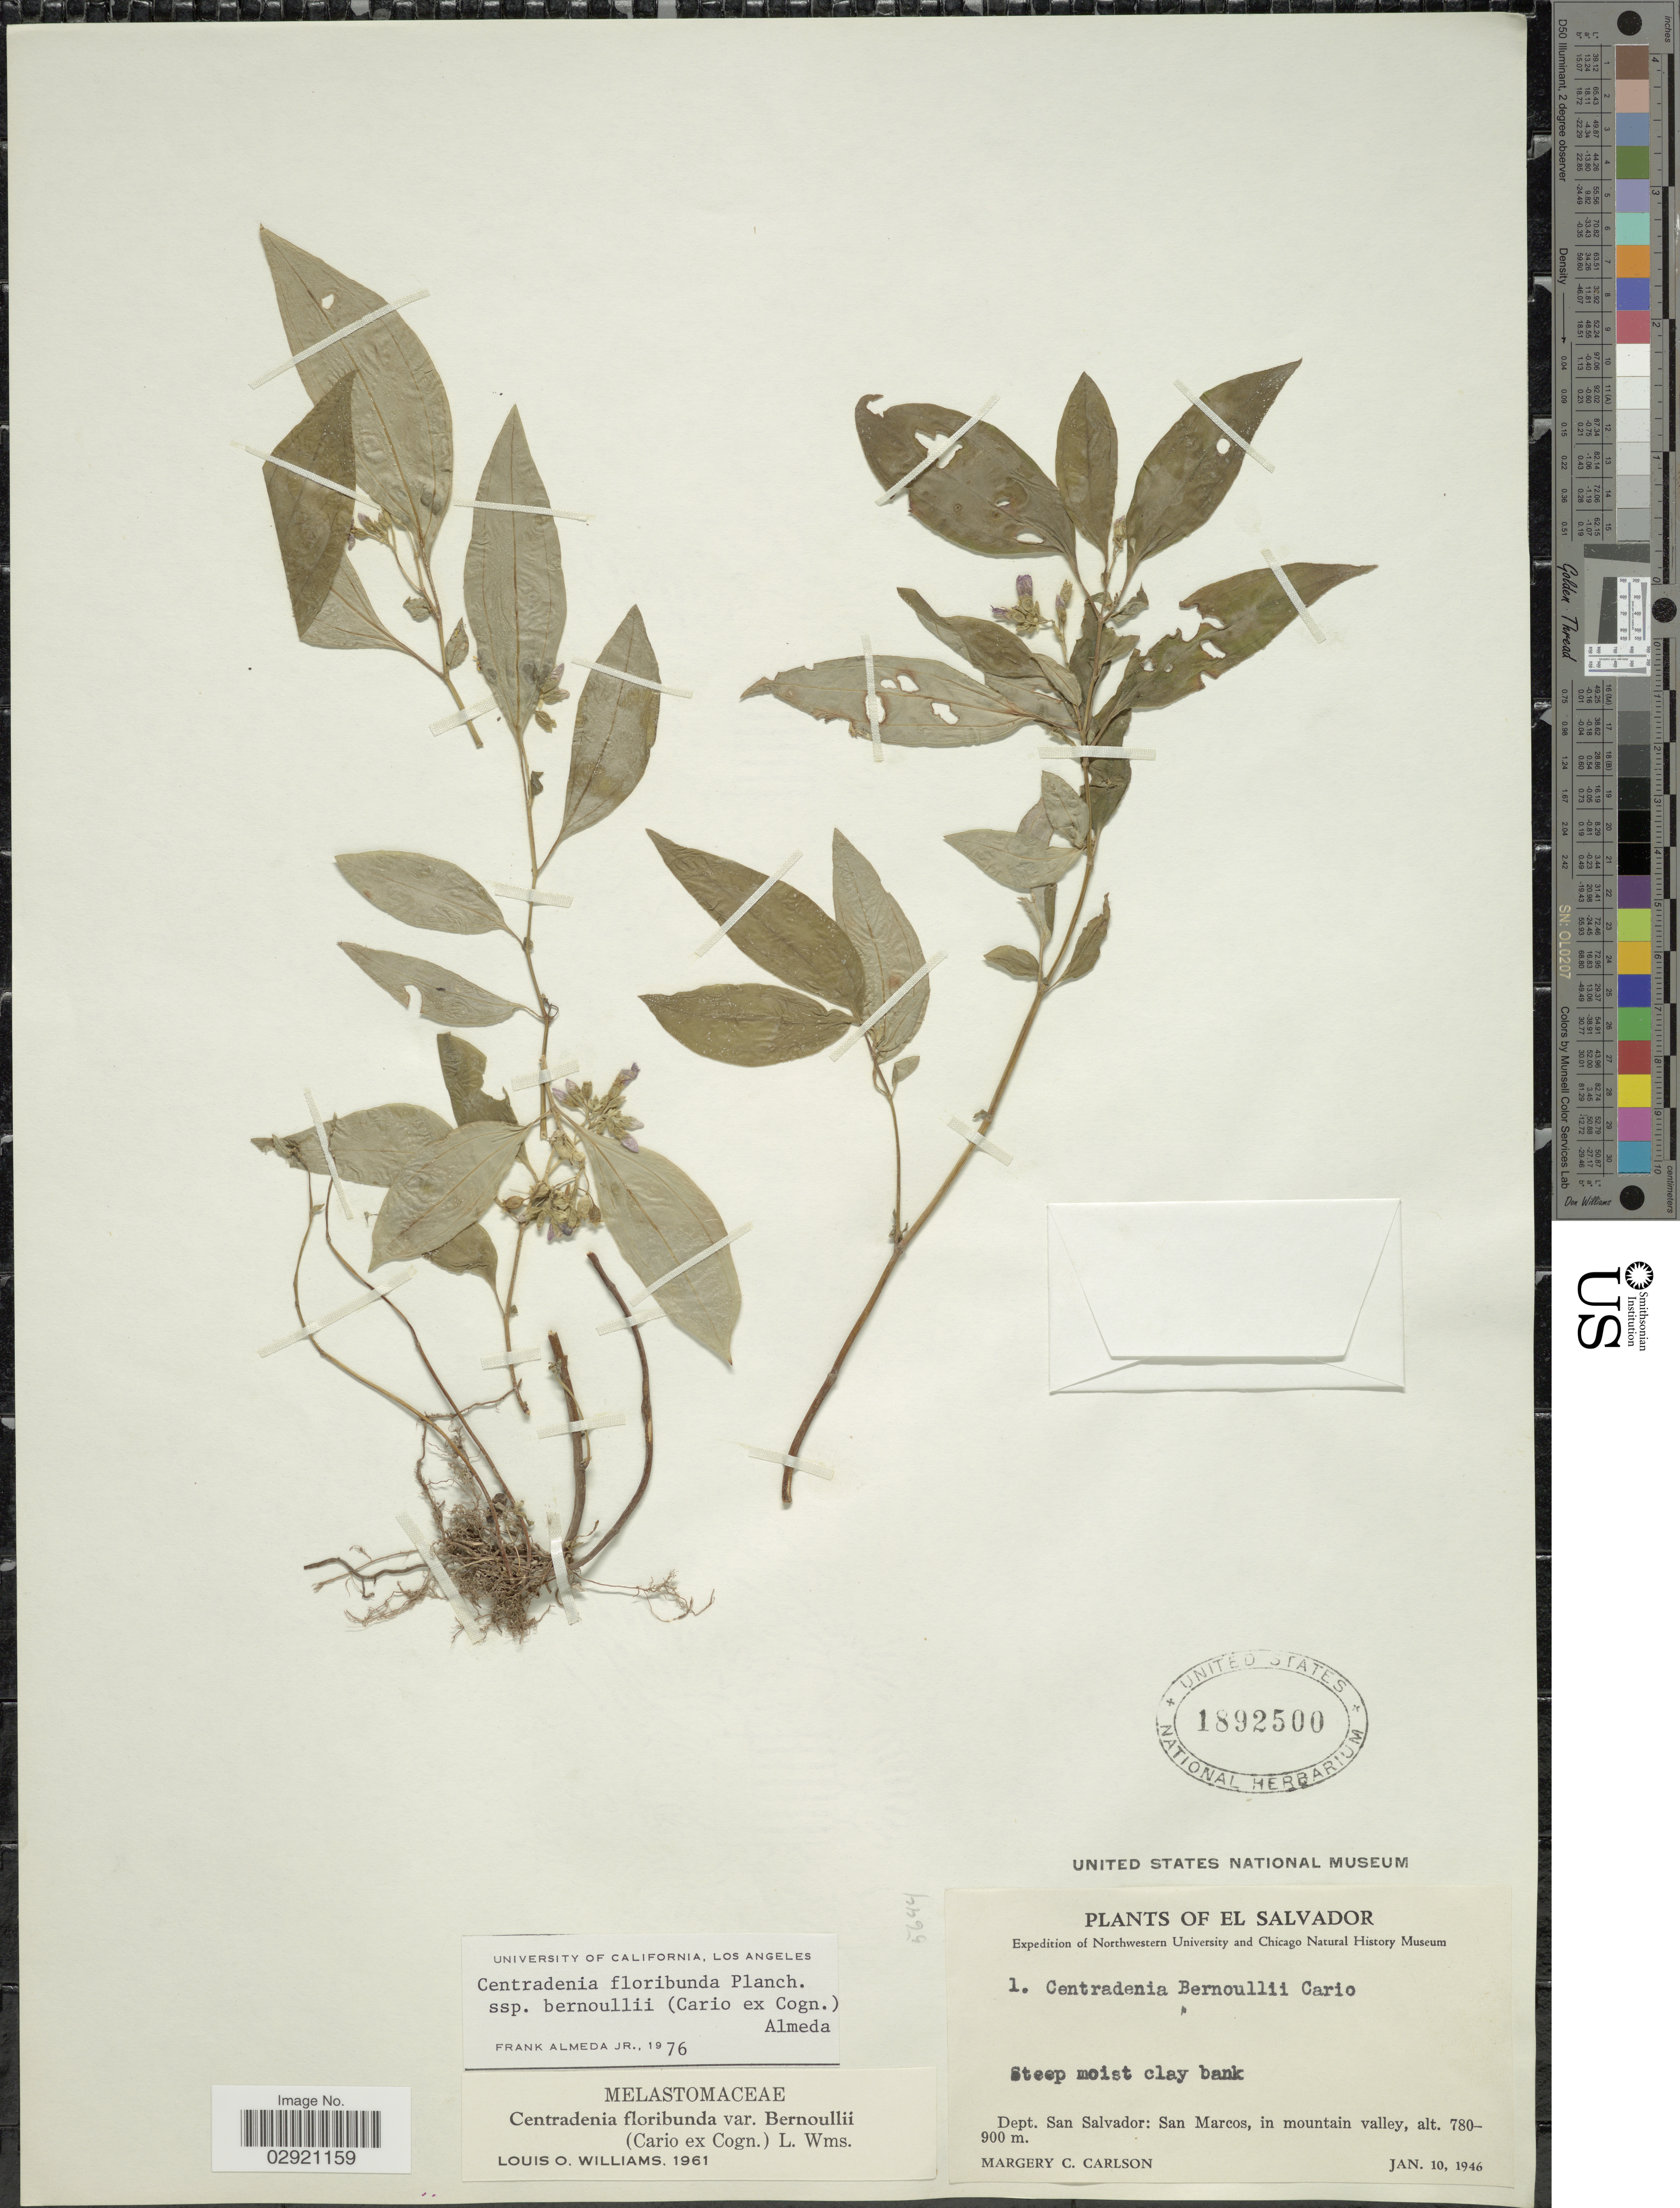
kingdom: Plantae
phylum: Tracheophyta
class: Magnoliopsida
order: Myrtales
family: Melastomataceae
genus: Centradenia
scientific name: Centradenia floribunda subsp. bernoulli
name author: (Cario ex Cogn.) Almeda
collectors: M. C. Carlson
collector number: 1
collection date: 1946-01-10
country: El Salvador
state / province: San Salvador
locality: Dept. San Salvador: San Marcos, in mountain valley.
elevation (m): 780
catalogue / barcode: US 1892500